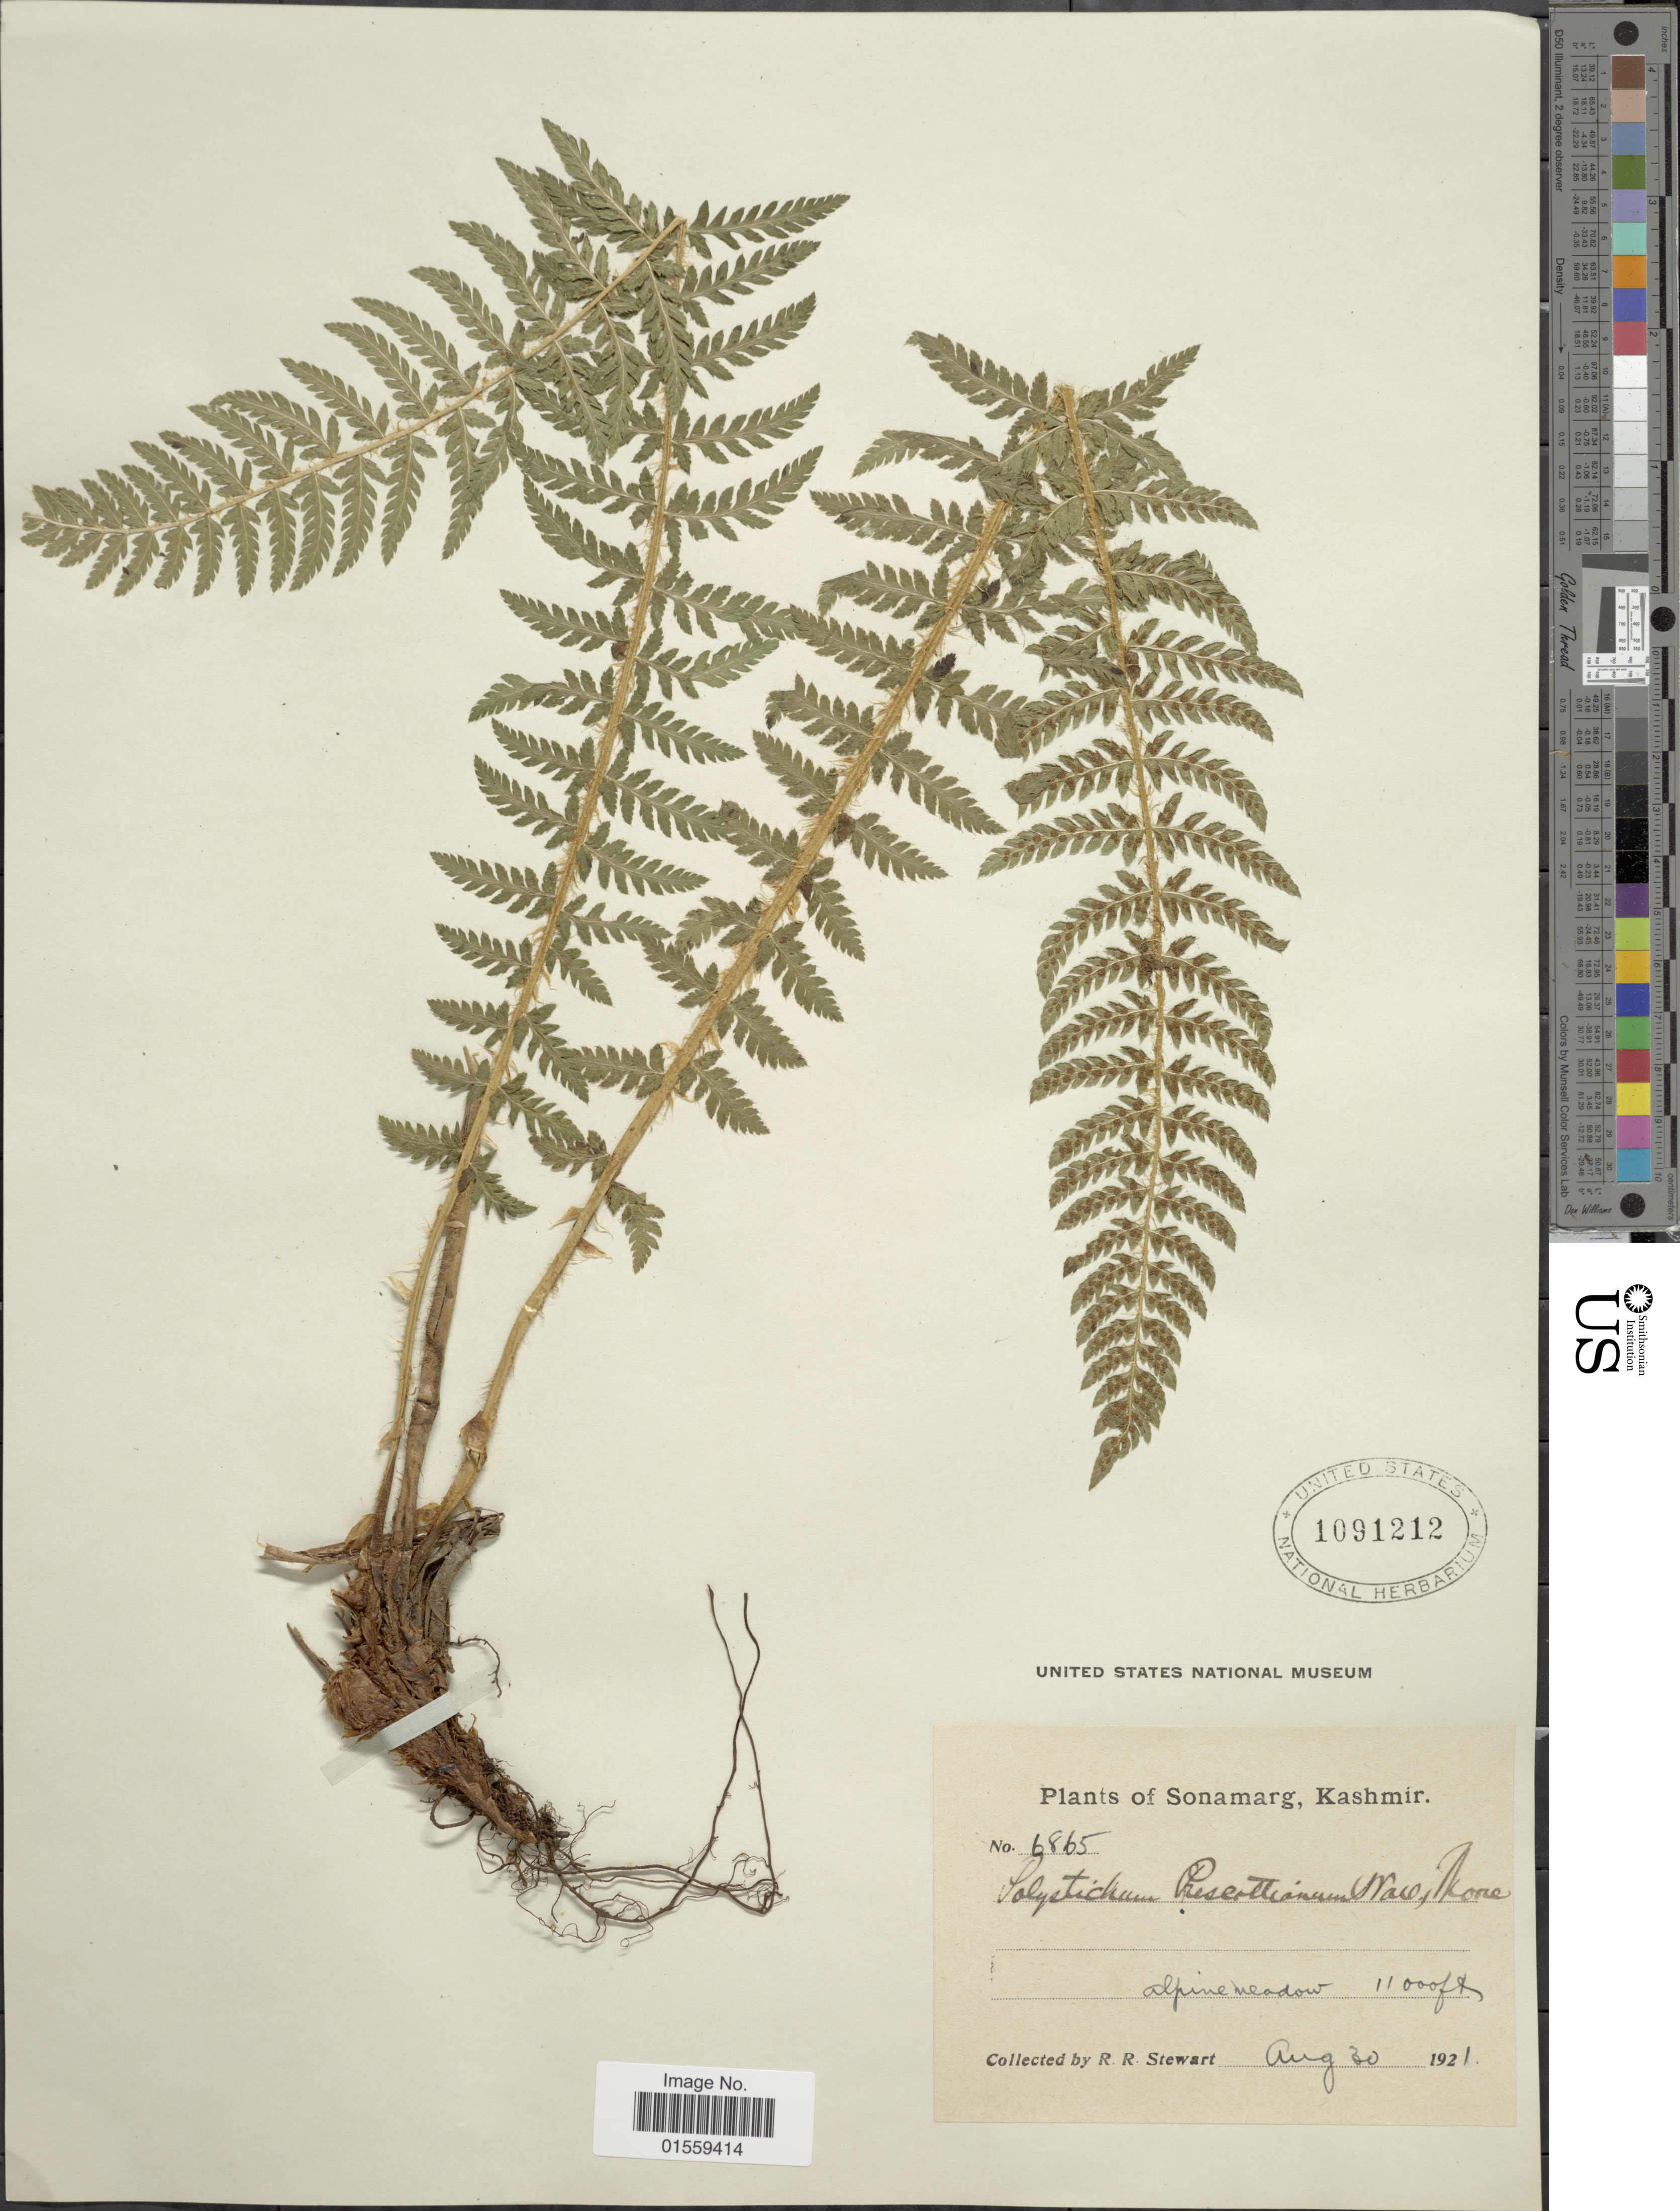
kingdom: Plantae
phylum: Tracheophyta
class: Polypodiopsida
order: Polypodiales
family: Dryopteridaceae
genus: Polystichum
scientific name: Polystichum prescottianum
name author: (Wall. ex Mett.) T. Moore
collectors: R. R. Stewart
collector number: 6865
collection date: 1921-08-30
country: India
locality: Sonamarg, Kashmir, alpine meadow.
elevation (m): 3353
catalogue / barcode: US 1091212